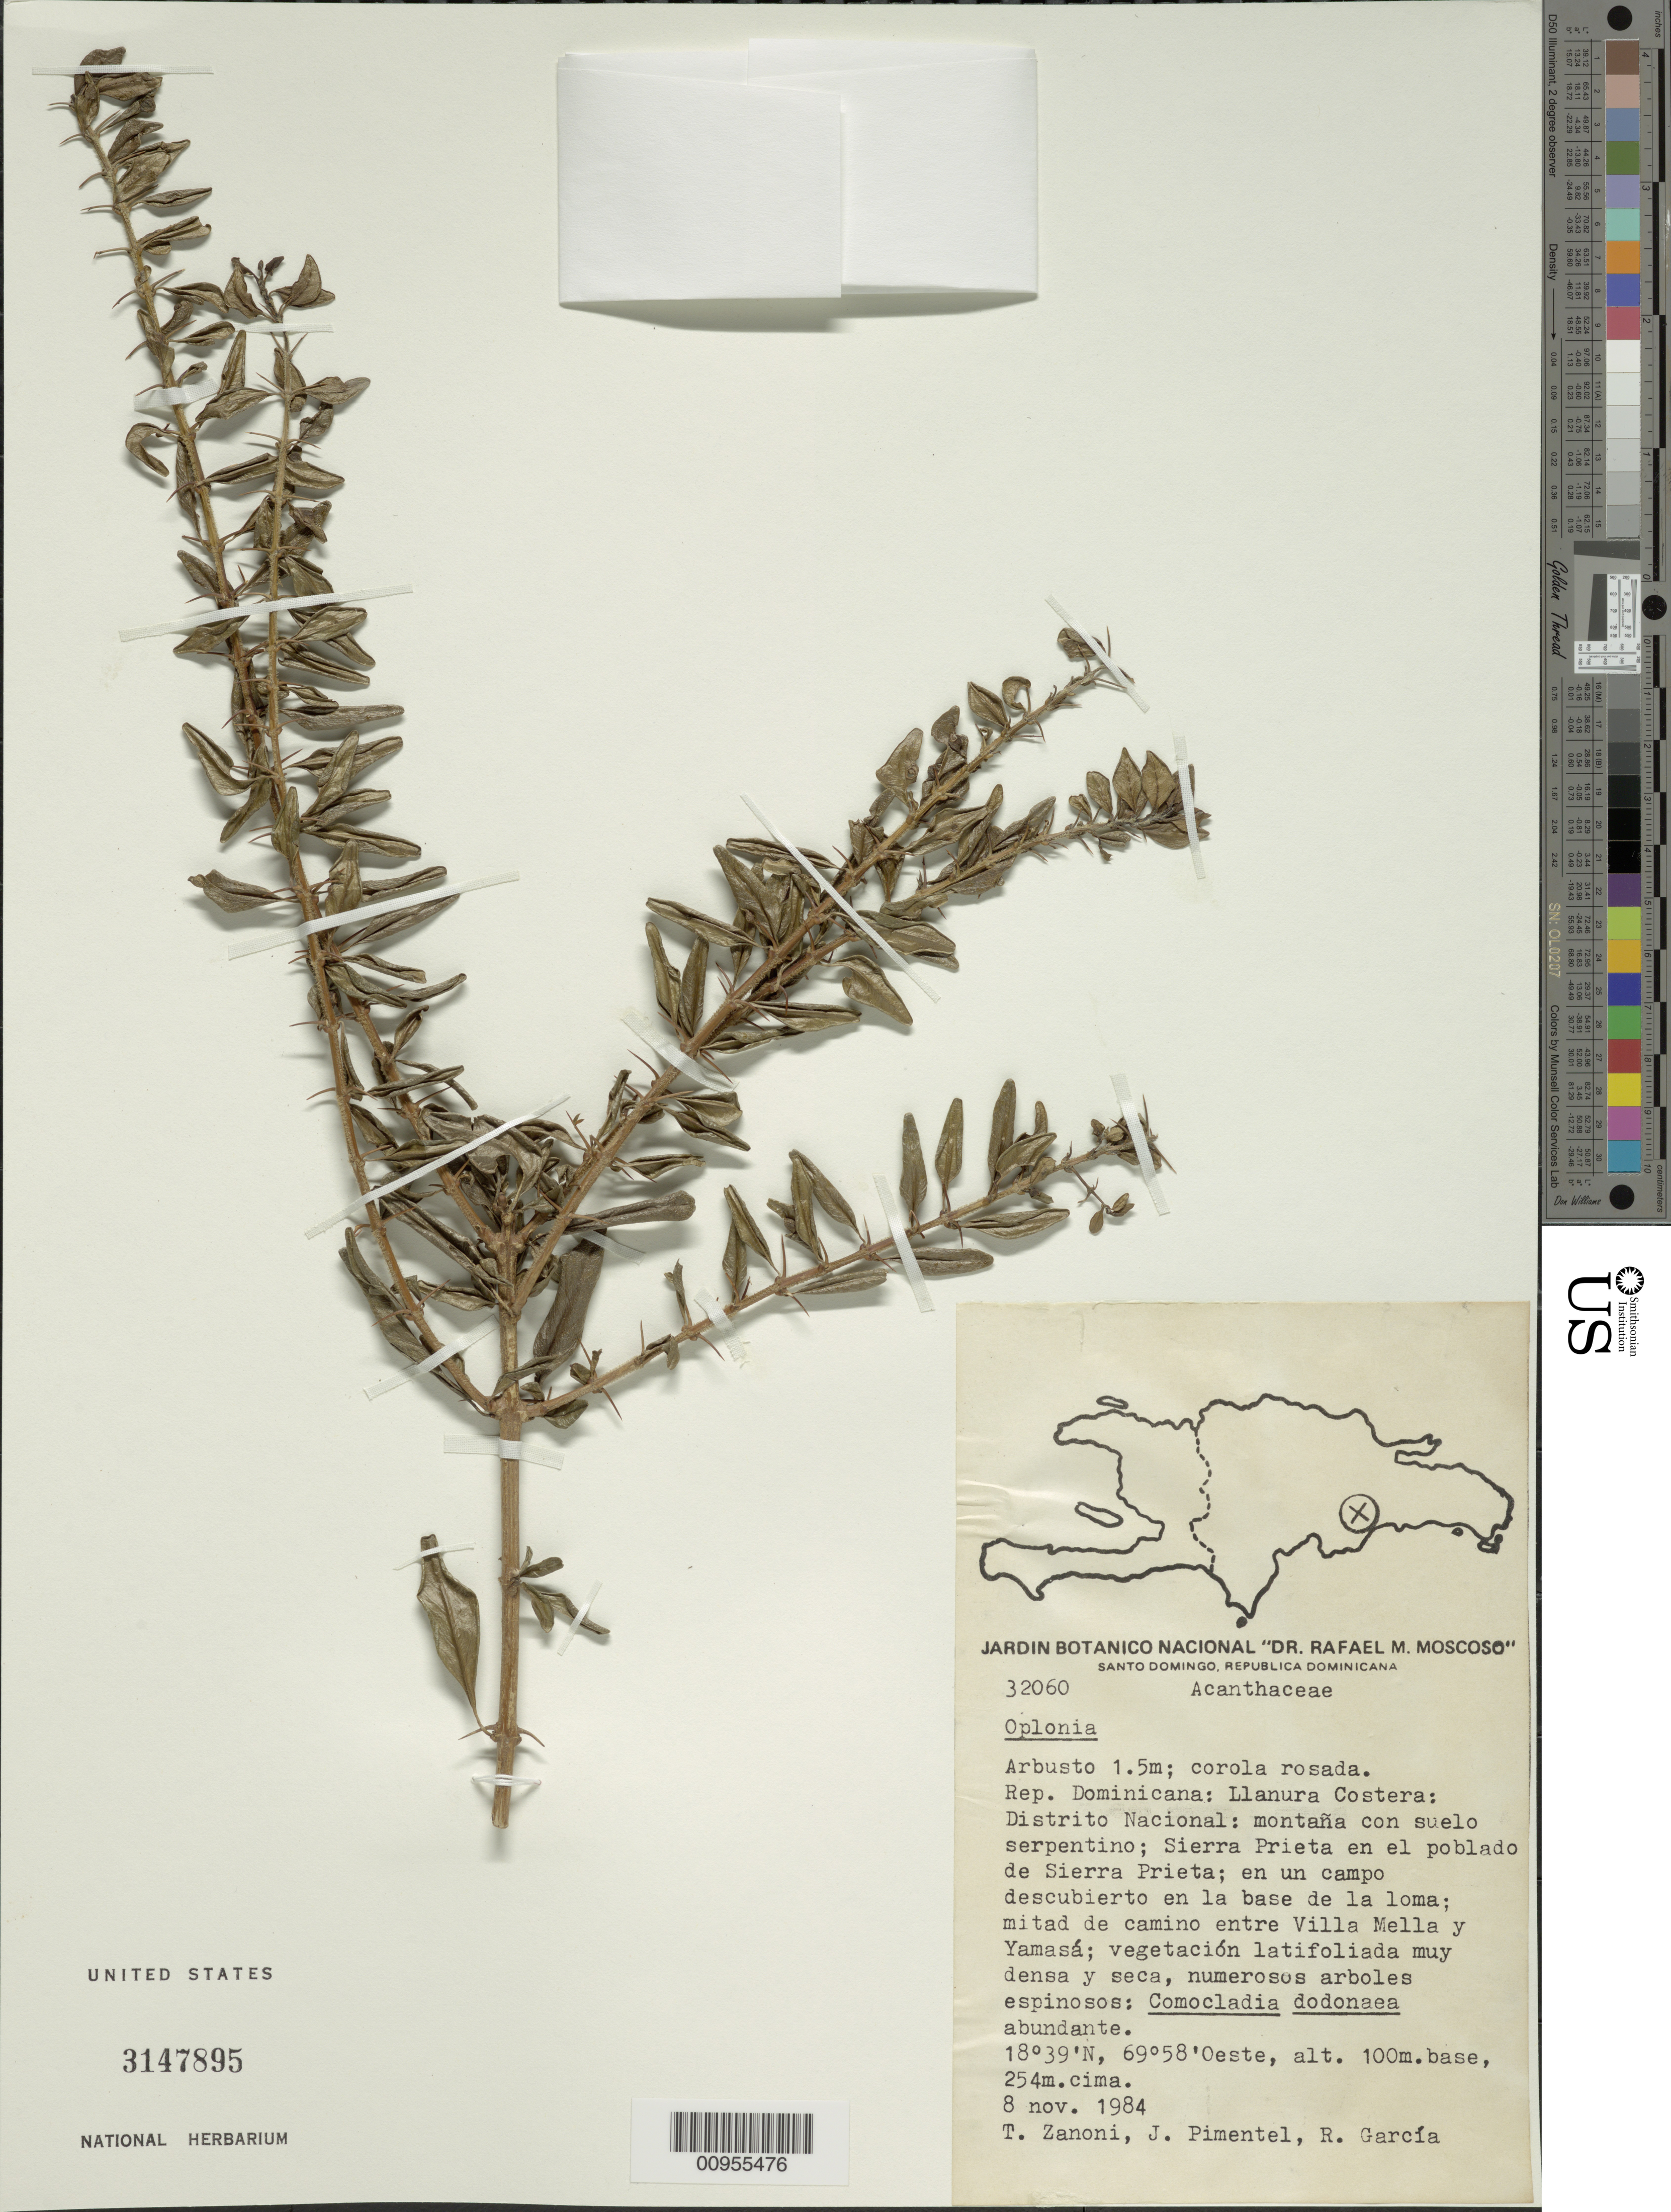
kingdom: Plantae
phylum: Tracheophyta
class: Magnoliopsida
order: Lamiales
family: Acanthaceae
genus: Oplonia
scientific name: Oplonia sp.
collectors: T. Zanoni, J. Pimentel & R. García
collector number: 32060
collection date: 1984-11-08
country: Dominican Republic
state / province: Distrito Nacional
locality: Llanura Costera: montaña con suelo serpentino; Sierra Prieta en el poblado de Sierra Prieta; en un campo descubierto en la base de la looma; mitad de camino entre Villa Mella y Yamasá.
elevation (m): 100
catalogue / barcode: US 3147895